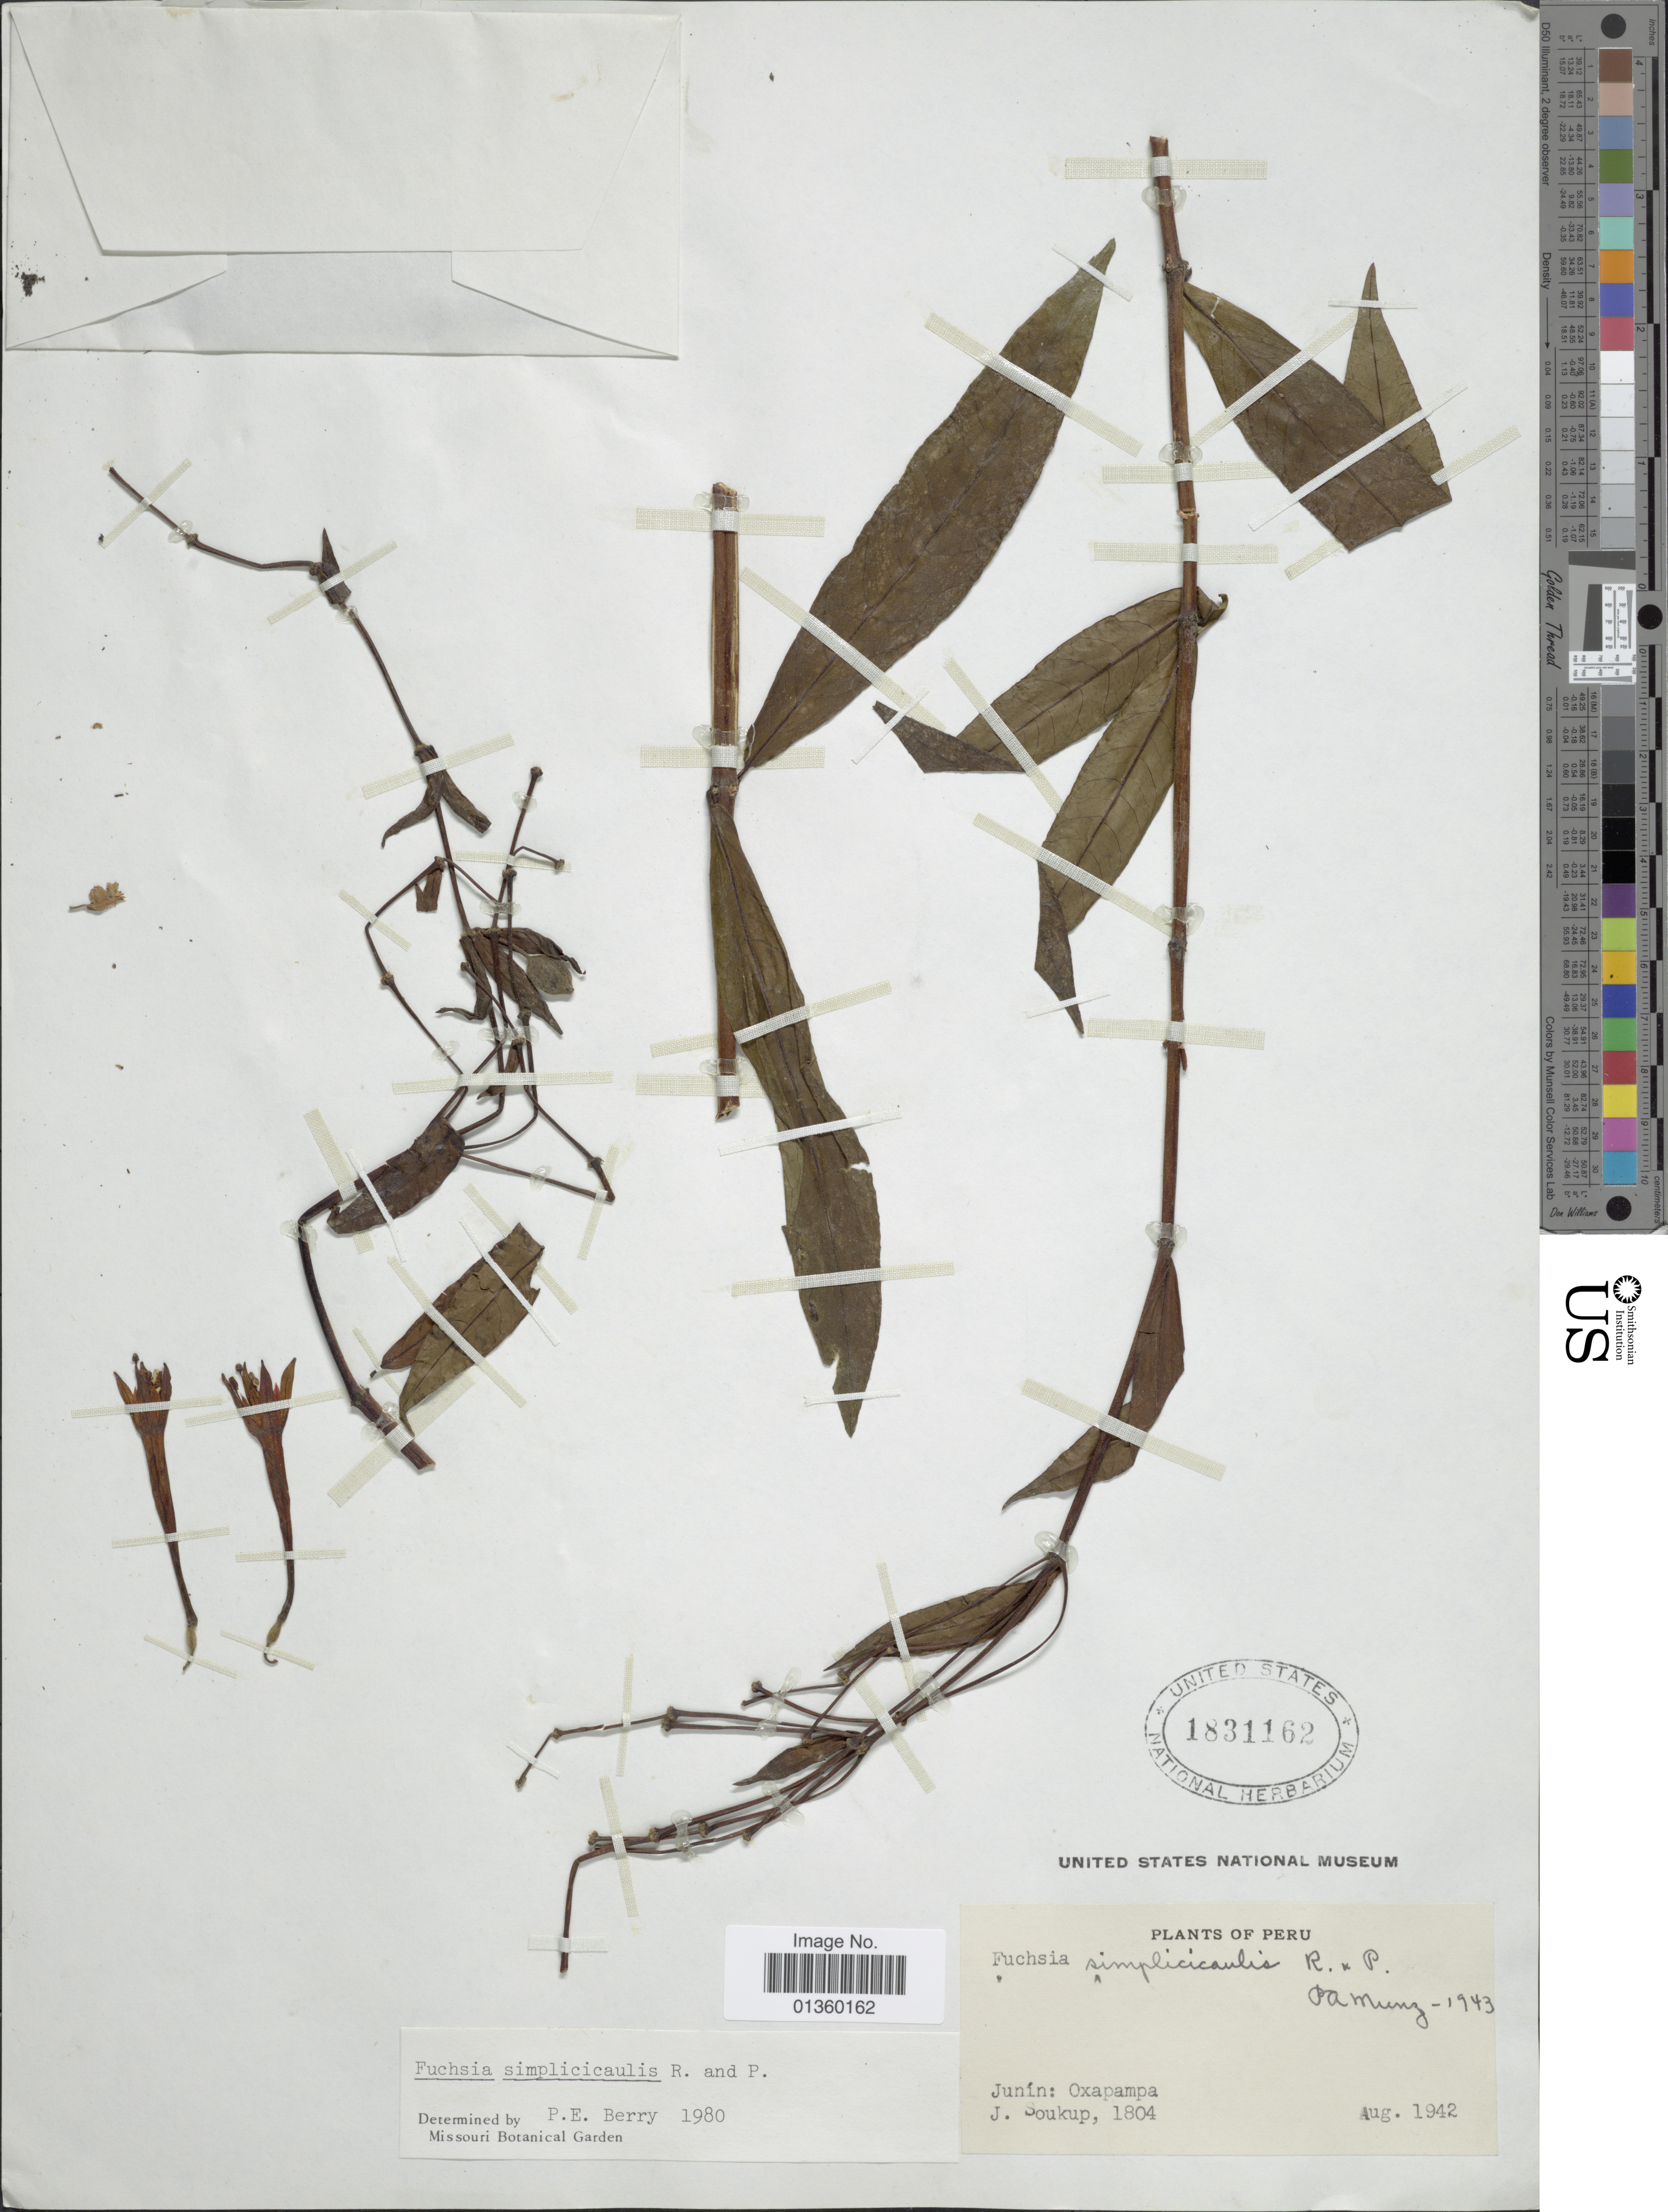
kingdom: Plantae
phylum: Tracheophyta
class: Magnoliopsida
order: Myrtales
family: Onagraceae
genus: Fuchsia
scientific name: Fuchsia simplicicaulis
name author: Ruiz & Pav.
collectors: J. Soukup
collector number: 1804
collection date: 1942-08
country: Peru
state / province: Junín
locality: Oxapampa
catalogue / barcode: US 1831162